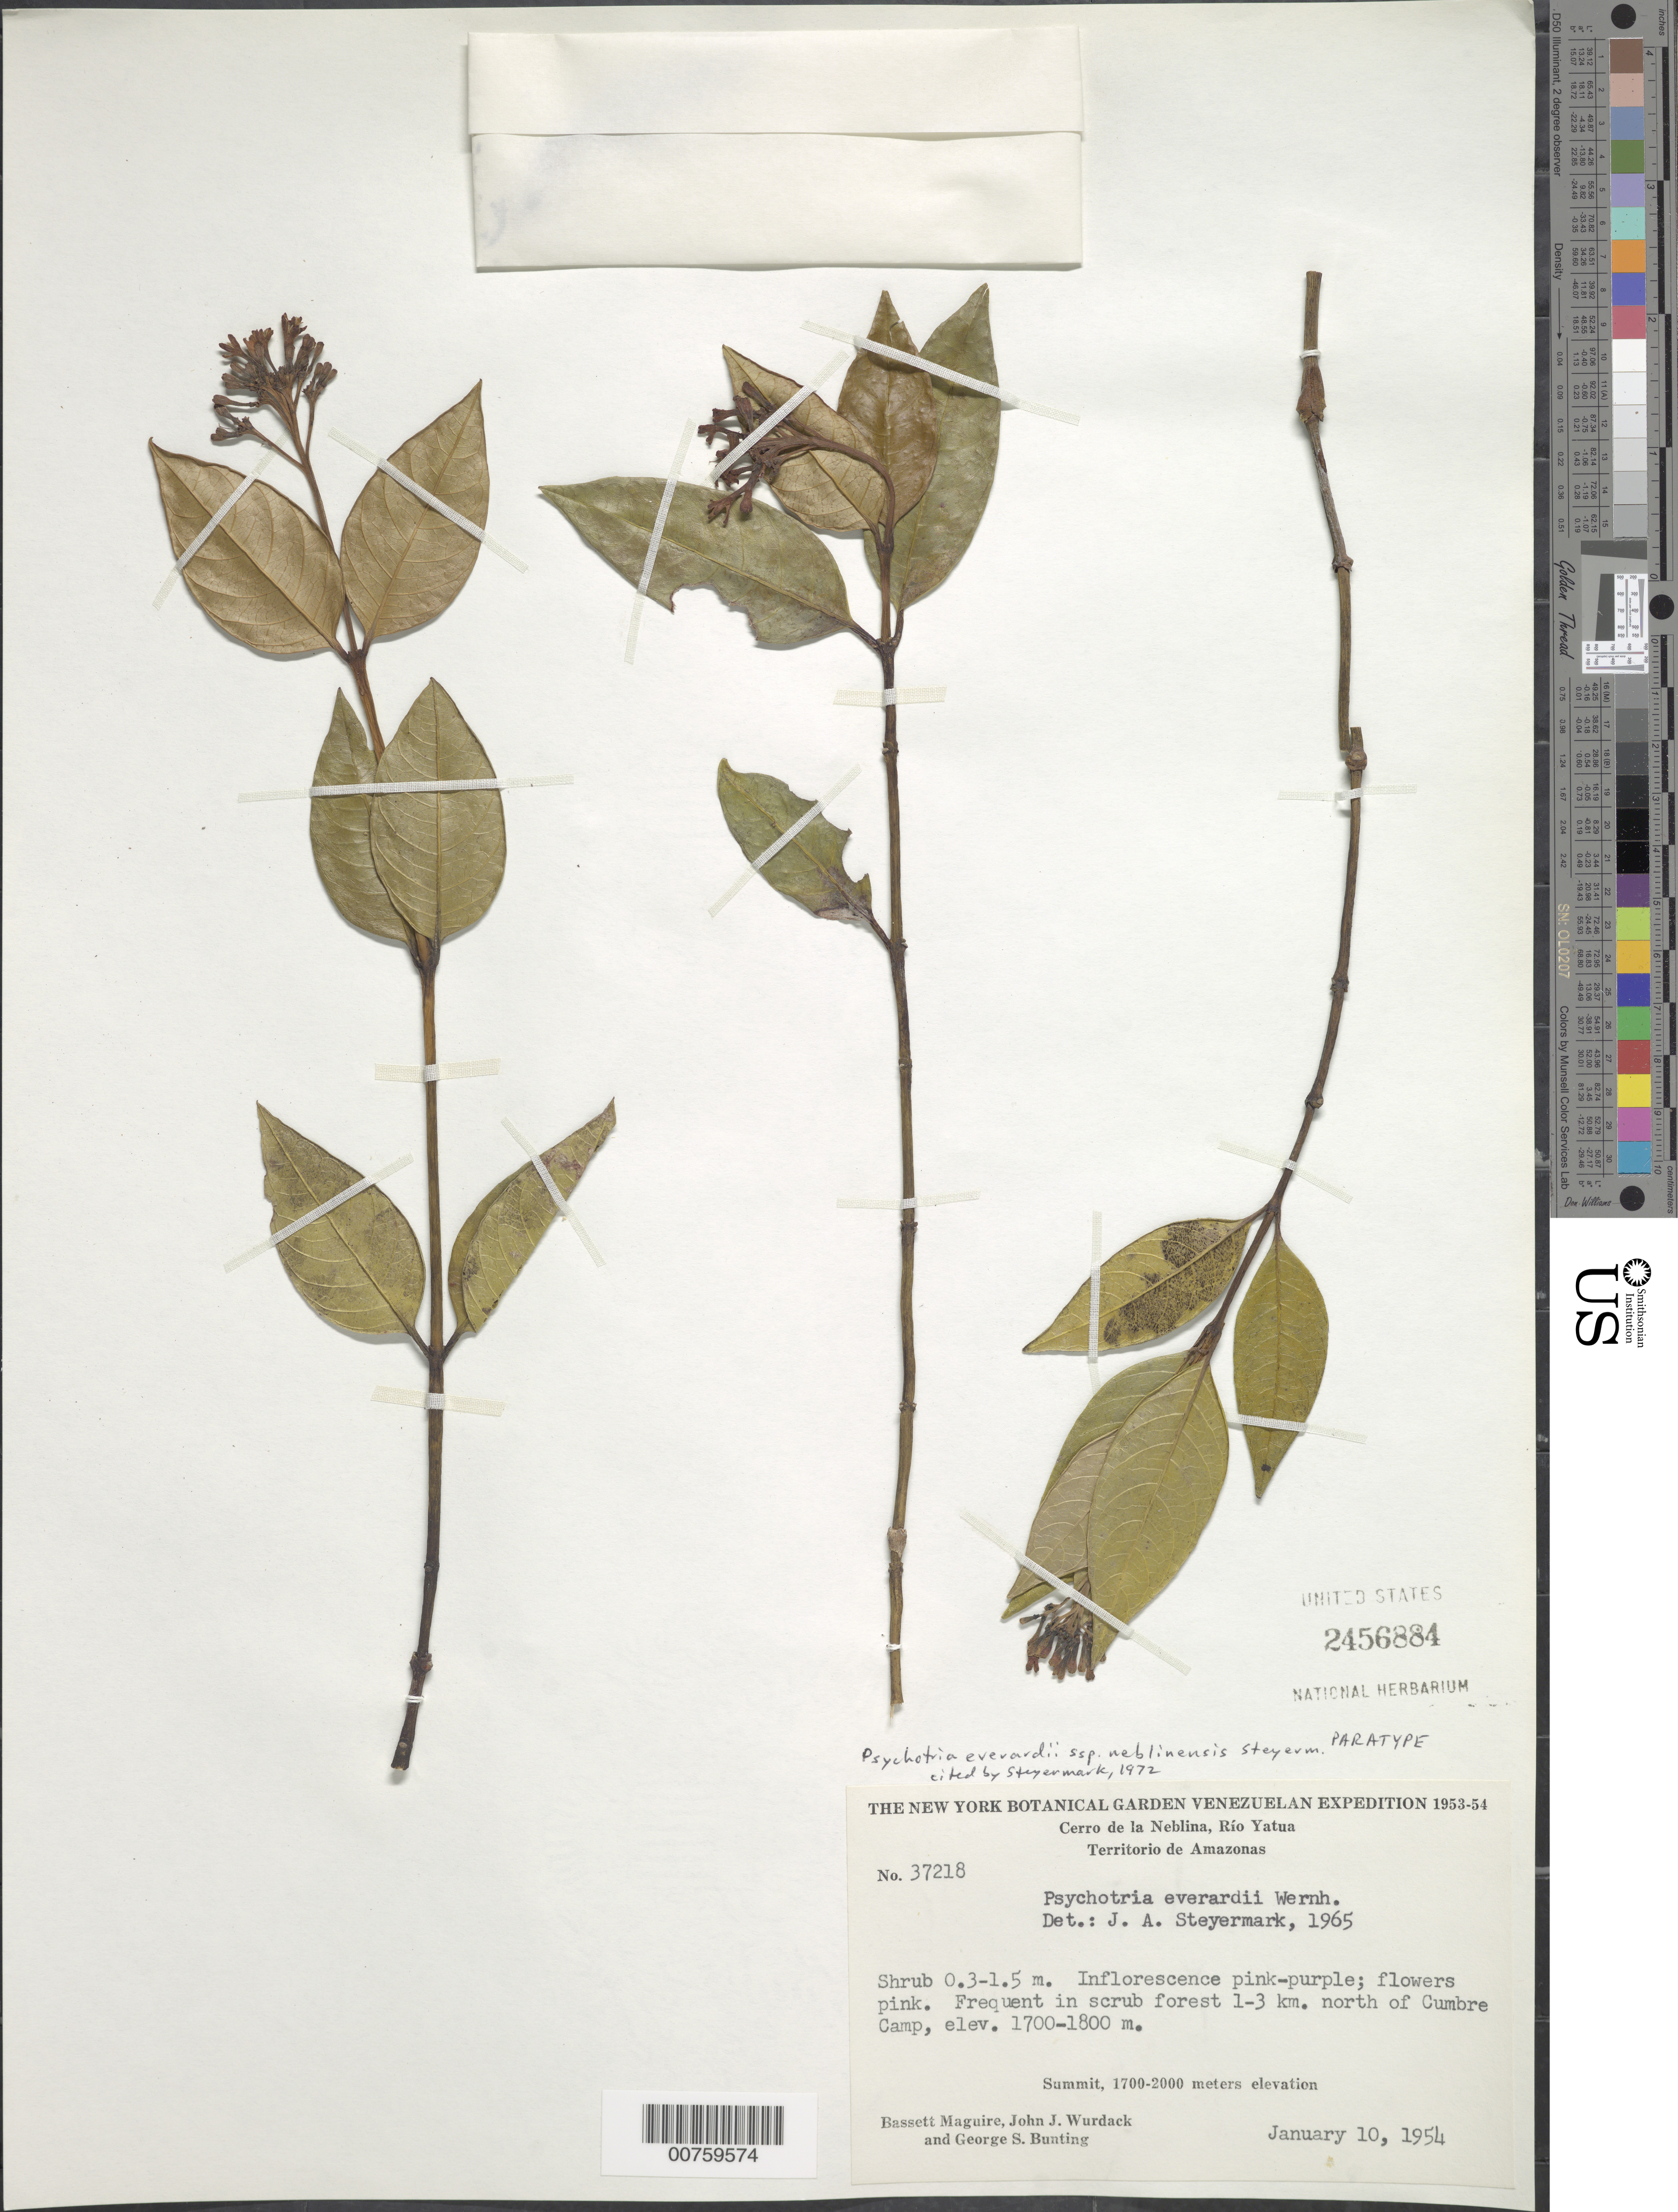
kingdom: Plantae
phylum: Tracheophyta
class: Magnoliopsida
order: Gentianales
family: Rubiaceae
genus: Psychotria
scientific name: Psychotria everardii subsp. neblinenesis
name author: Steyerm.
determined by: Steyermark, Julian A., (VEN)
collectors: B. Maguire, J. J. Wurdack & G. S. Bunting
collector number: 37218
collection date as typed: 10-Jan-54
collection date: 1954-01-10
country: Venezuela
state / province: Amazonas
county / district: Río Negro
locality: Cerro de la Neblina, Río Yatua, 1-3 km N of Cumbre Camp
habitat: Scrub forest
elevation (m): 1700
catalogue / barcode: US 2456884